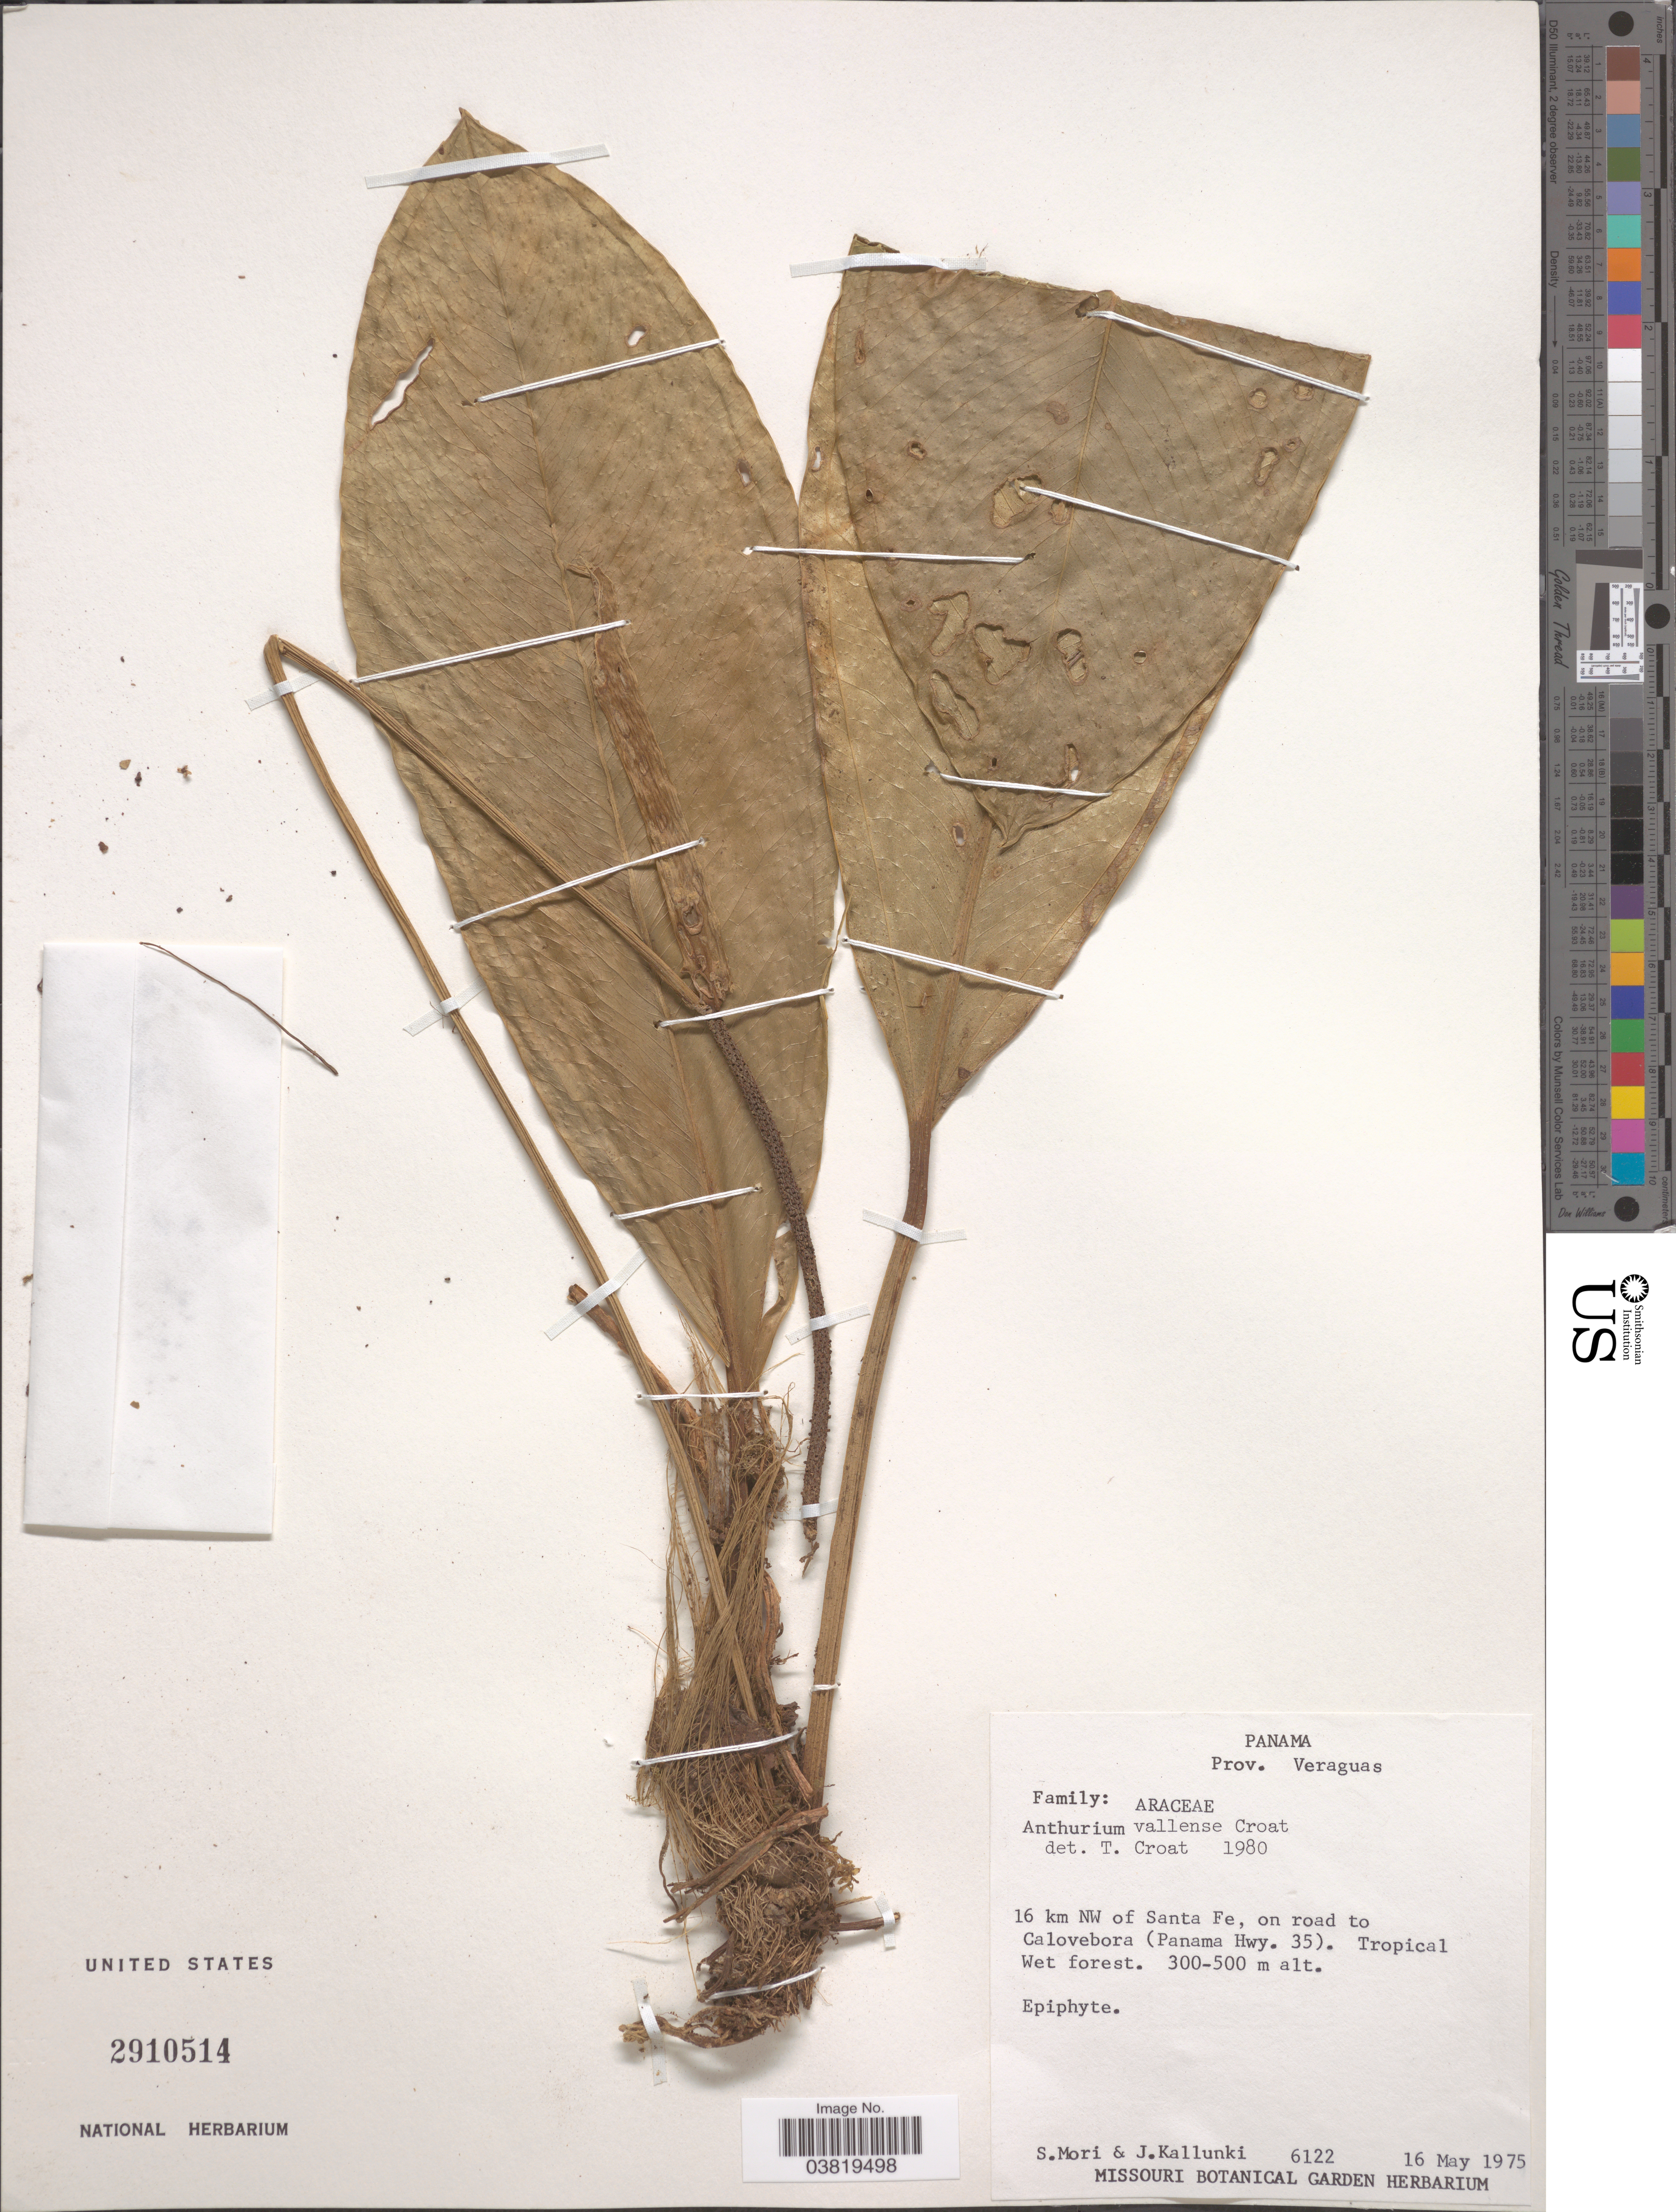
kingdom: Plantae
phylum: Tracheophyta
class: Liliopsida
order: Alismatales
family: Araceae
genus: Anthurium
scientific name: Anthurium vallense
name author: Croat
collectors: S. Mori & J. Kallunki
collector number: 6122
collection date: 1975-05-16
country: Panama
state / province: Veraguas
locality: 16 km NW of Santa Fe, on road to Calovebora (Panama Hwy. 35).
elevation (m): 300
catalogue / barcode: US 2910514